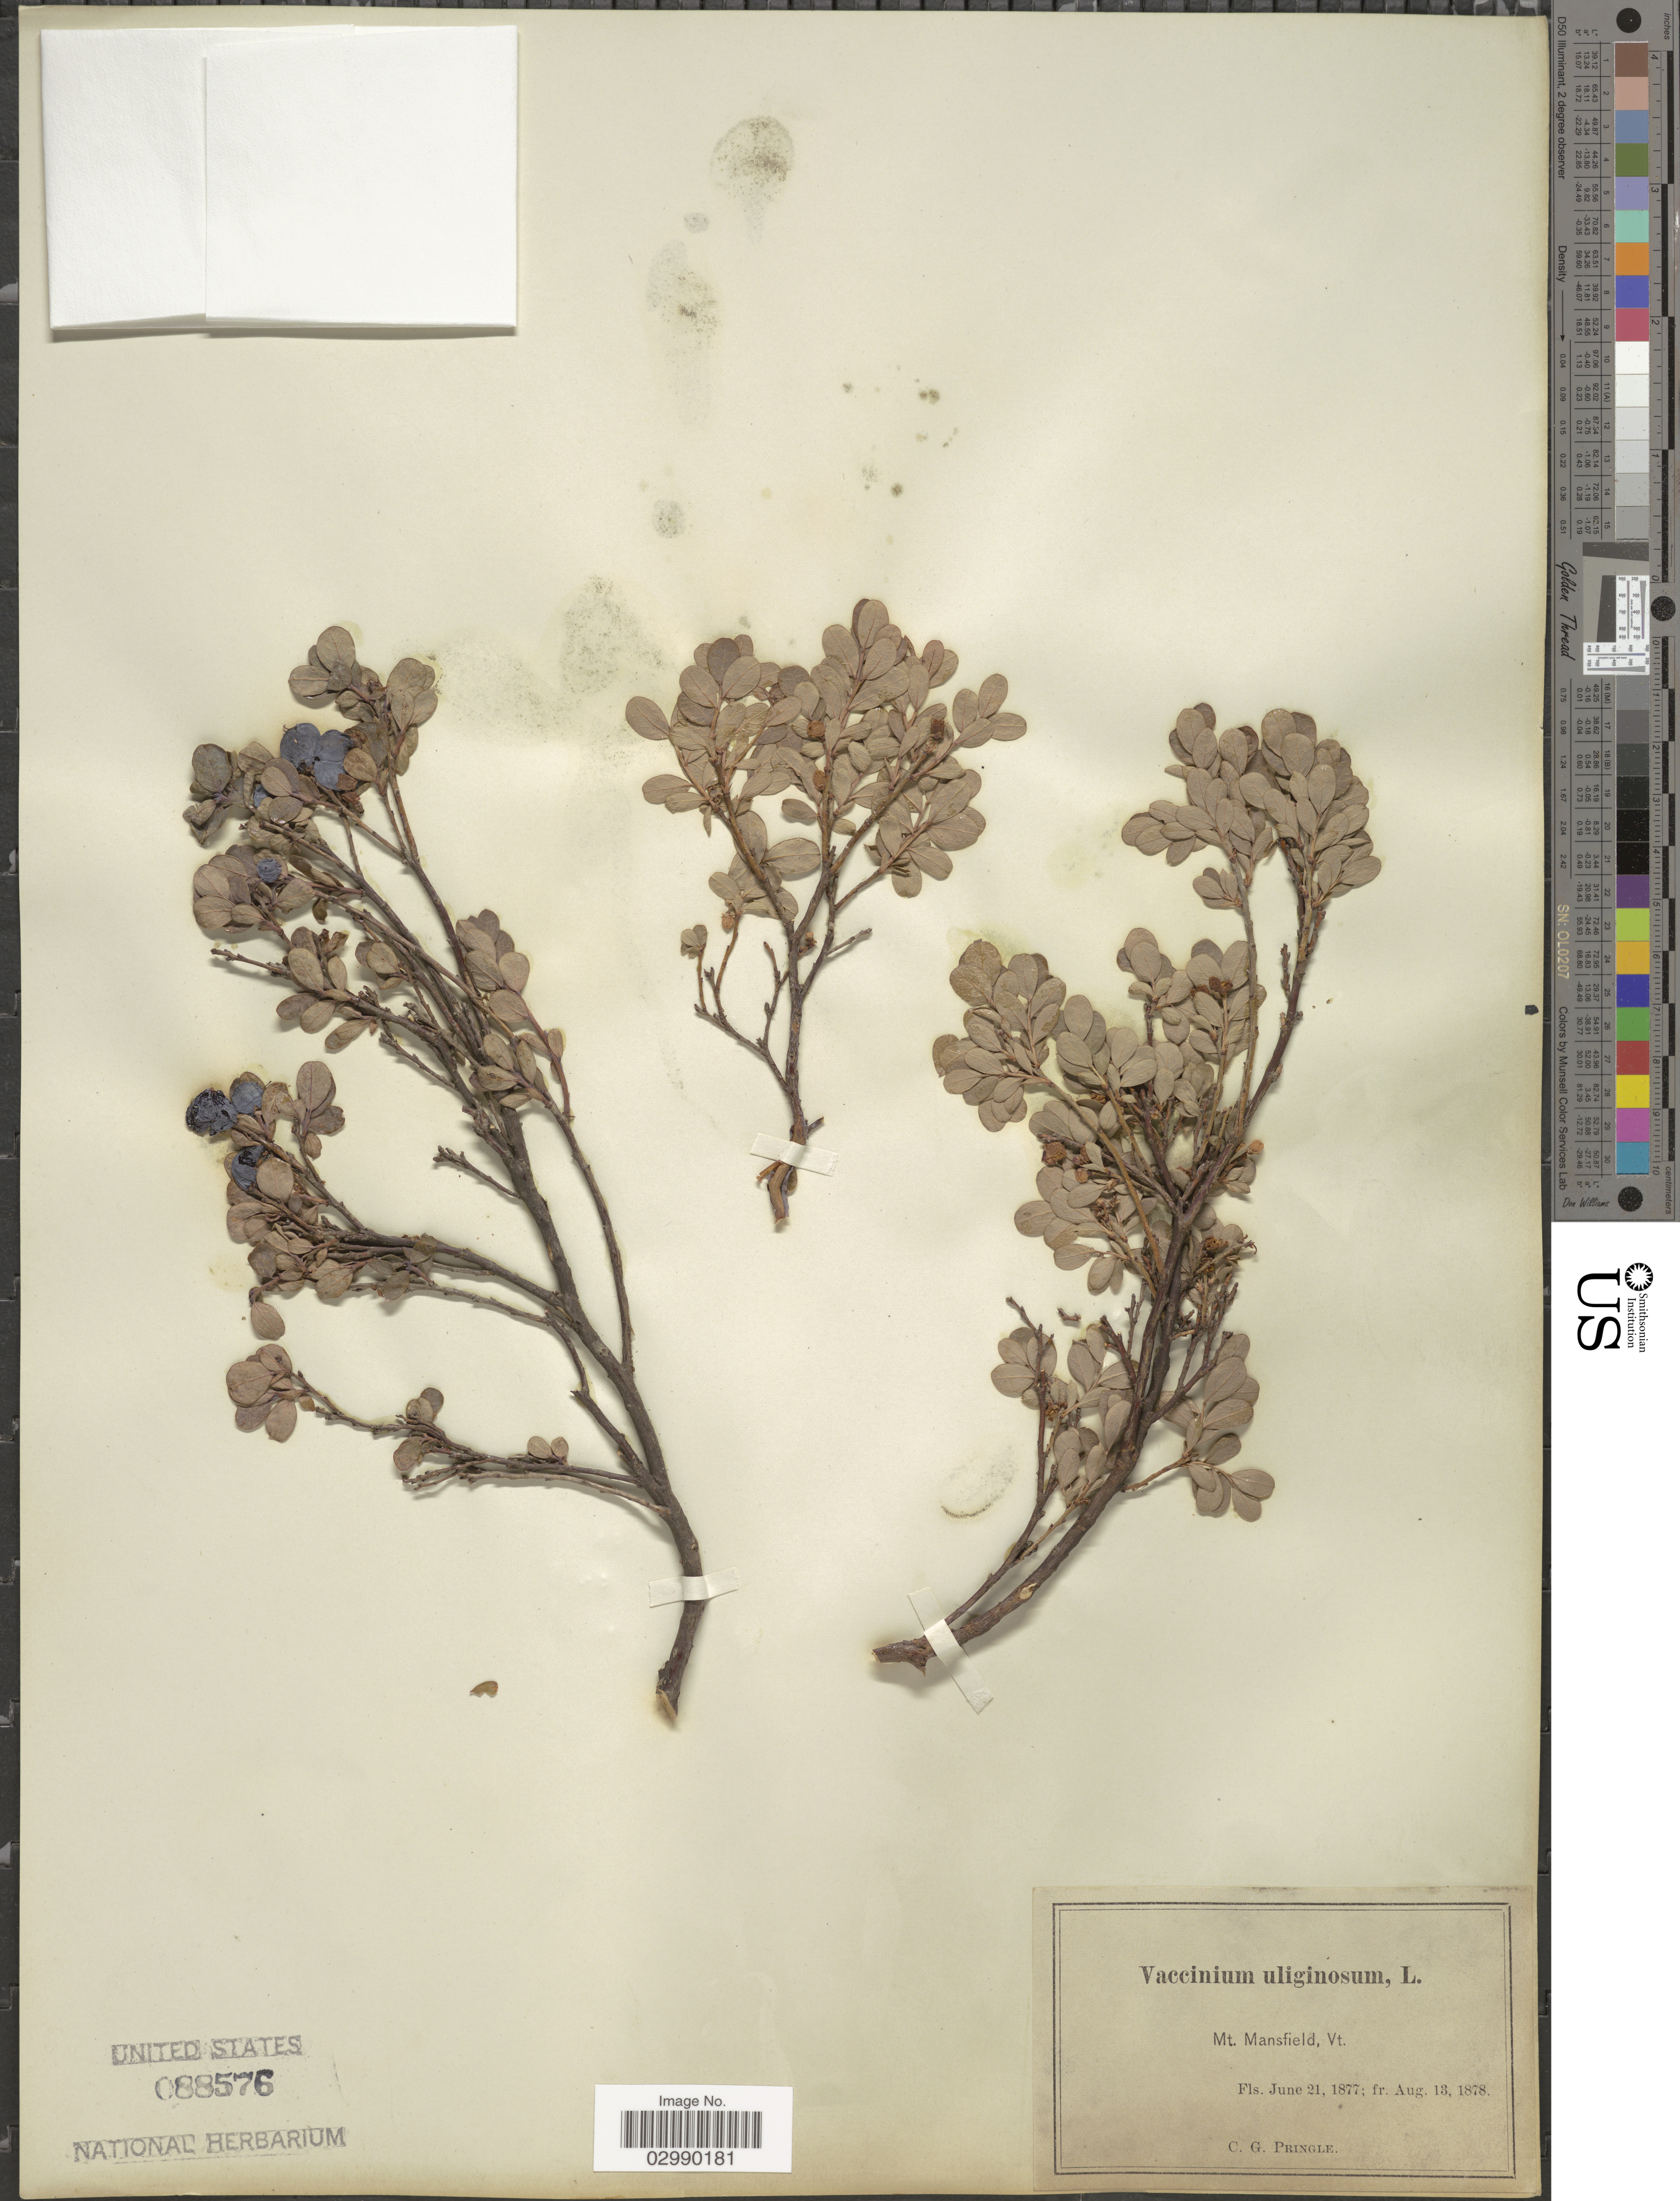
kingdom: Plantae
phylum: Tracheophyta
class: Magnoliopsida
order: Ericales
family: Ericaceae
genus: Vaccinium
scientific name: Vaccinium uliginosum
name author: L.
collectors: C. G. Pringle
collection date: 1877-06-21/1878-08-13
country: United States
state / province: Vermont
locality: Mt. Mansfield.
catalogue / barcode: US 88576